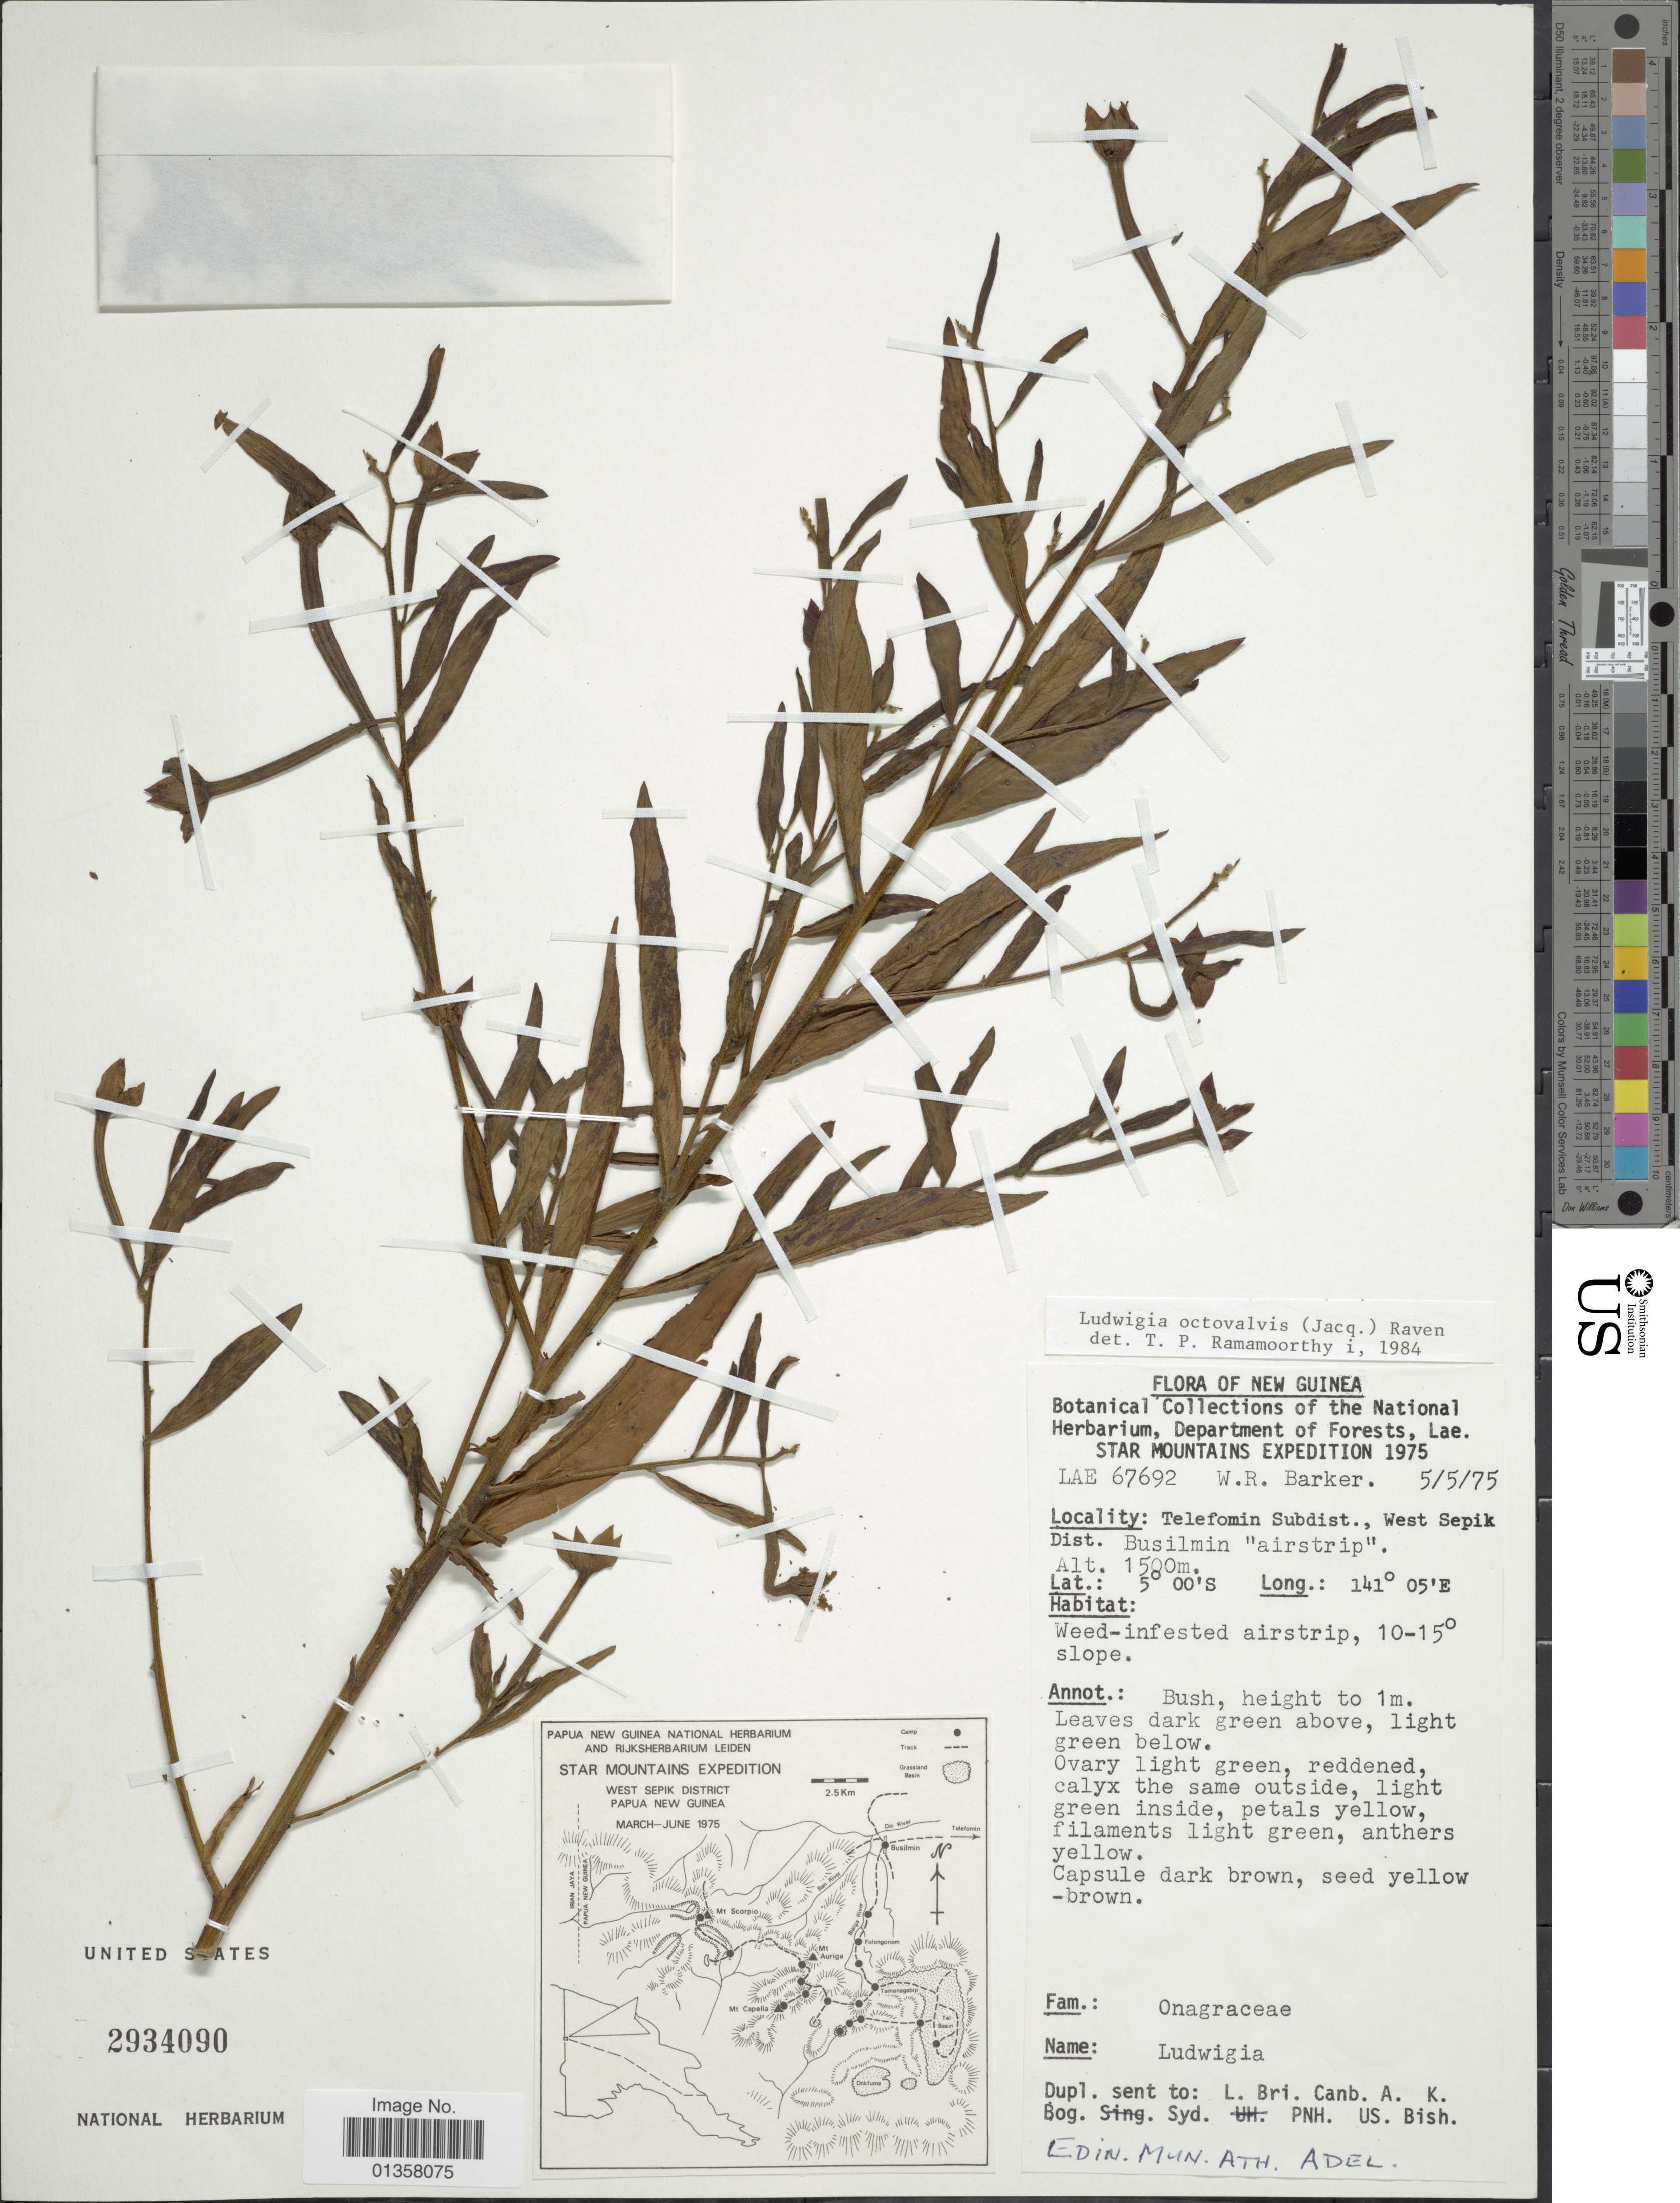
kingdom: Plantae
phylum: Tracheophyta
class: Magnoliopsida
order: Myrtales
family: Onagraceae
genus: Ludwigia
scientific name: Ludwigia octovalvis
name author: (Jacq.) P.H. Raven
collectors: W. R. Barker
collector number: LAE67692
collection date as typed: Transcribed d/m/y: 5/5/75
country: Papua New Guinea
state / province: Sandaun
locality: Telefomin Subdist., West Sepik Dist. Busilmin "airstrip"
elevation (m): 1500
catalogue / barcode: US 2934090